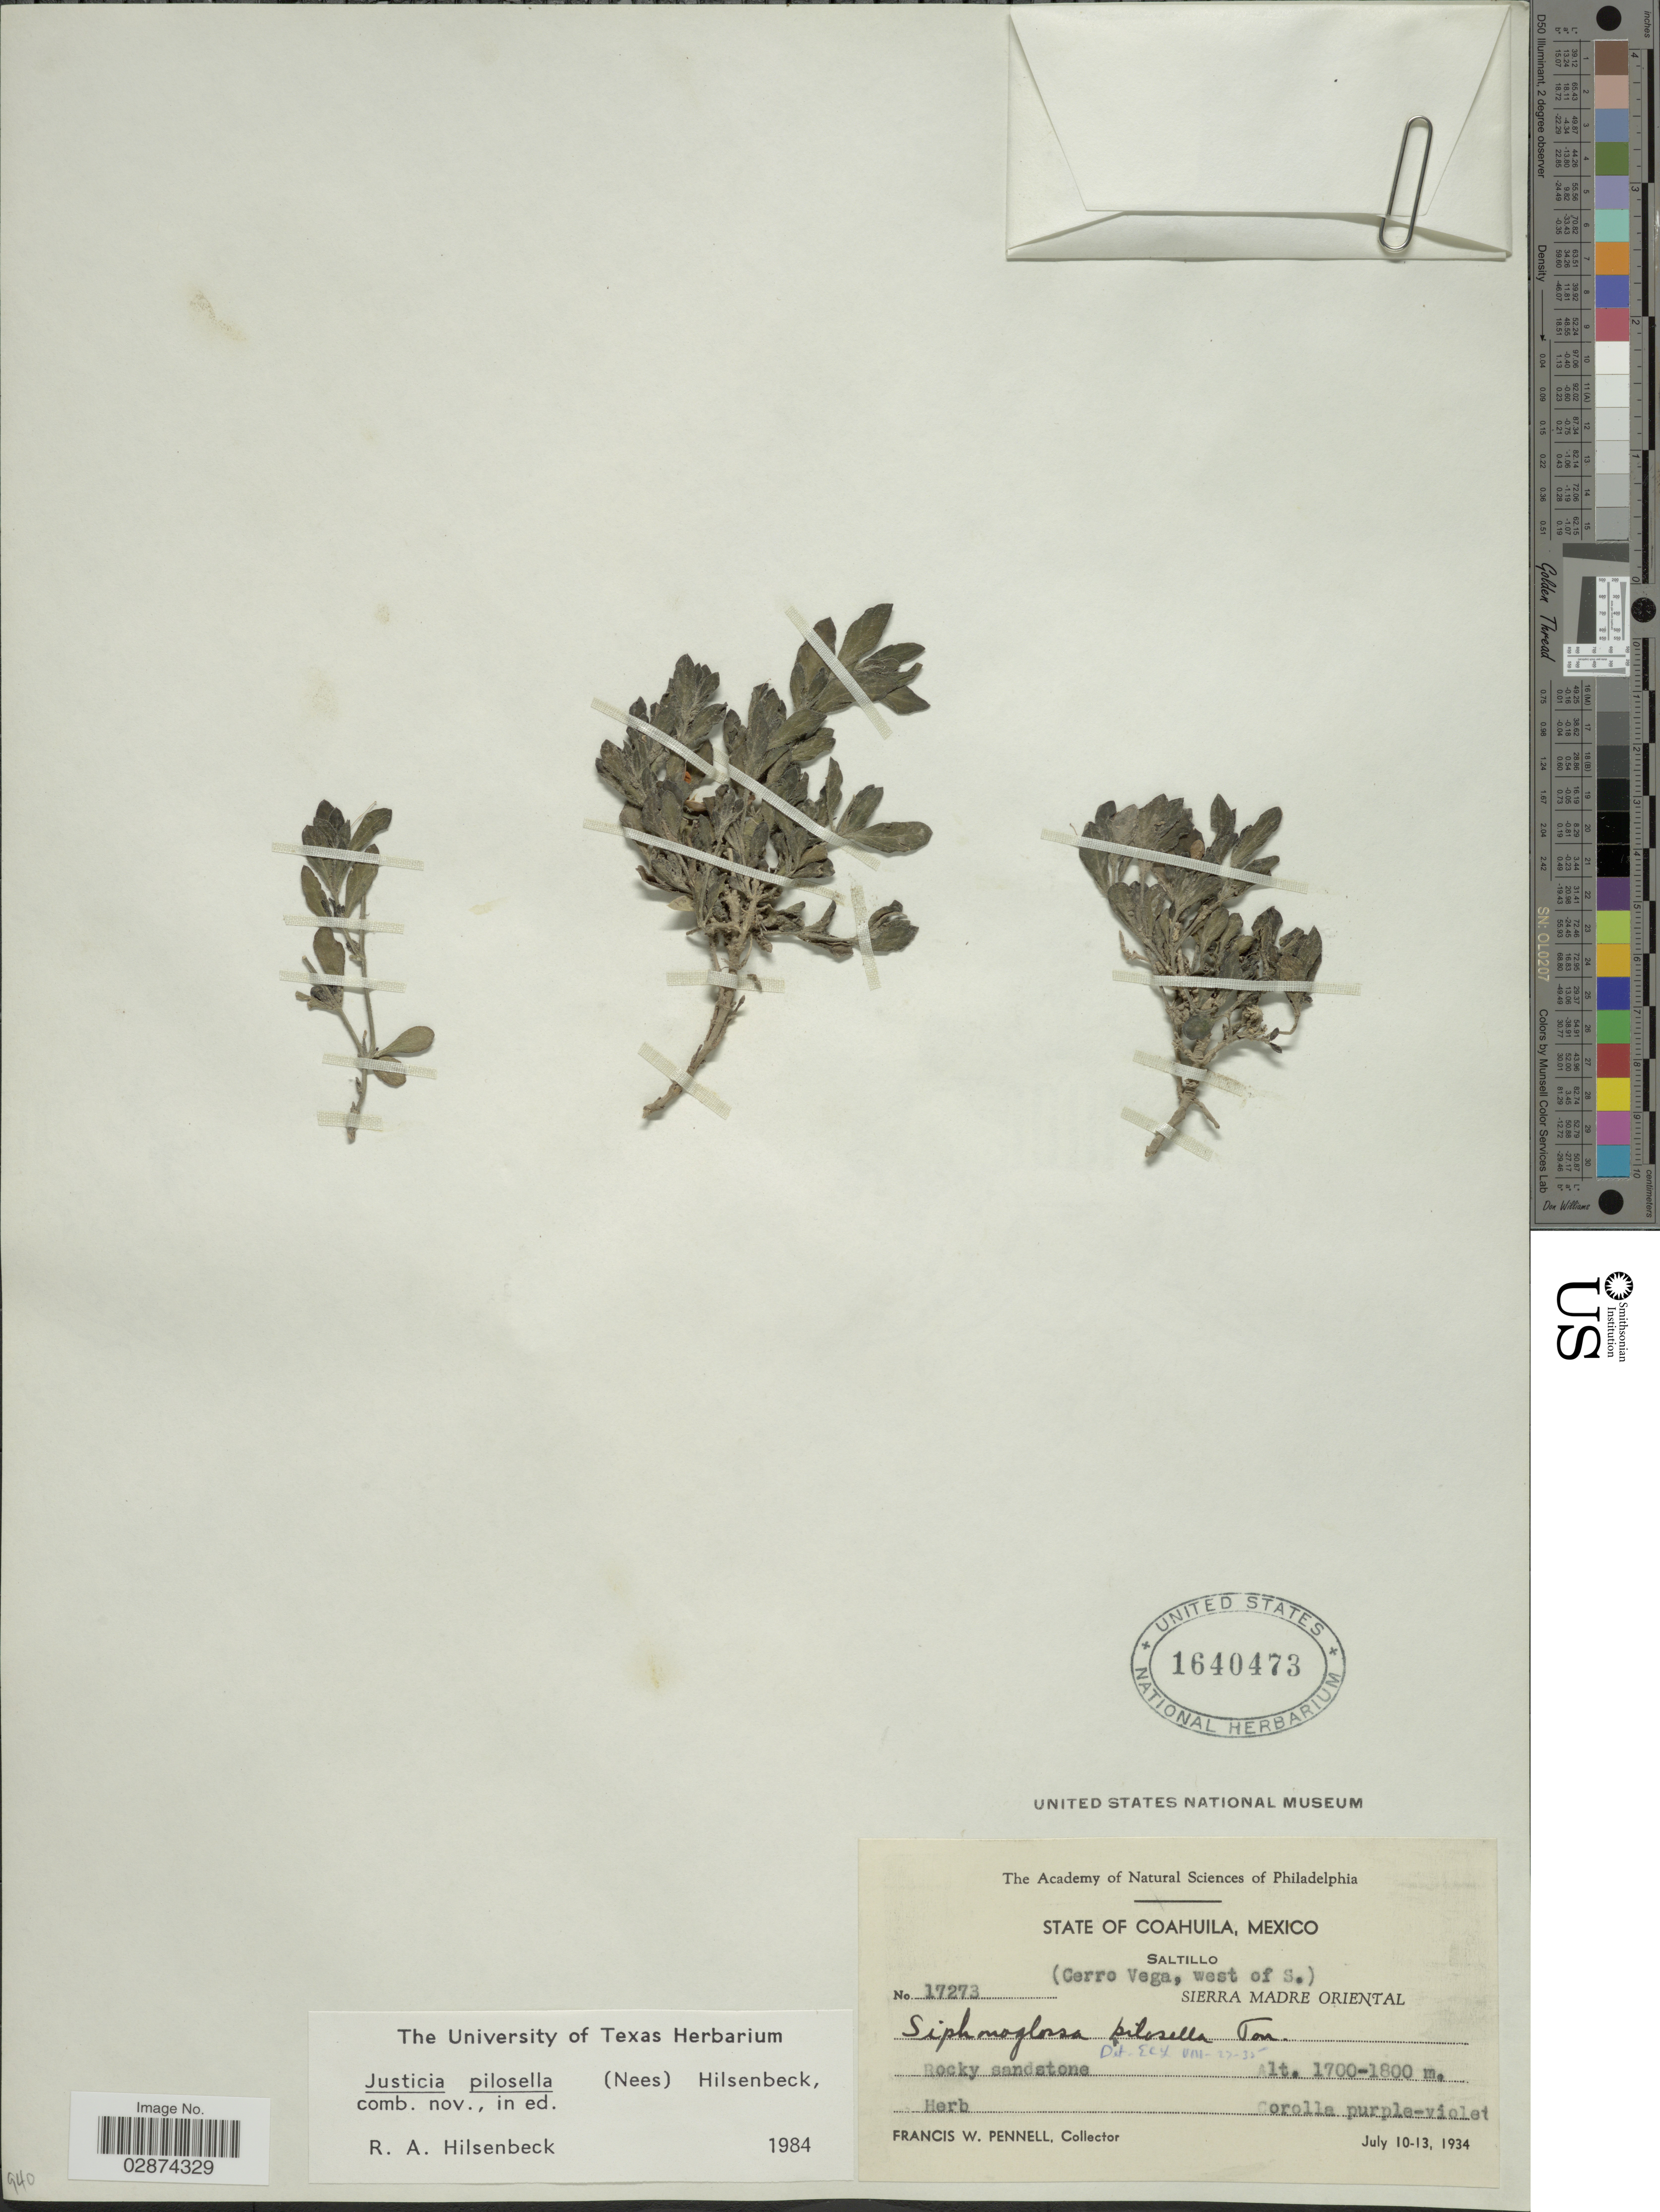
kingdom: Plantae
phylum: Tracheophyta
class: Magnoliopsida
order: Lamiales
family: Acanthaceae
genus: Justicia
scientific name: Justicia pilosella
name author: (Nees) Hilsenb.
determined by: Fisher, Amanda, (LOB), California State University, Long Beach (UNITED STATES)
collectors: F. W. Pennell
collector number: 17273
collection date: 1934-07-10/1934-07-13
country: Mexico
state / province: Coahuila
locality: Satillo. (Cerro Vega, west of S.) Sierra Madre Oriental.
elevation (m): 1700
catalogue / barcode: US 1640473